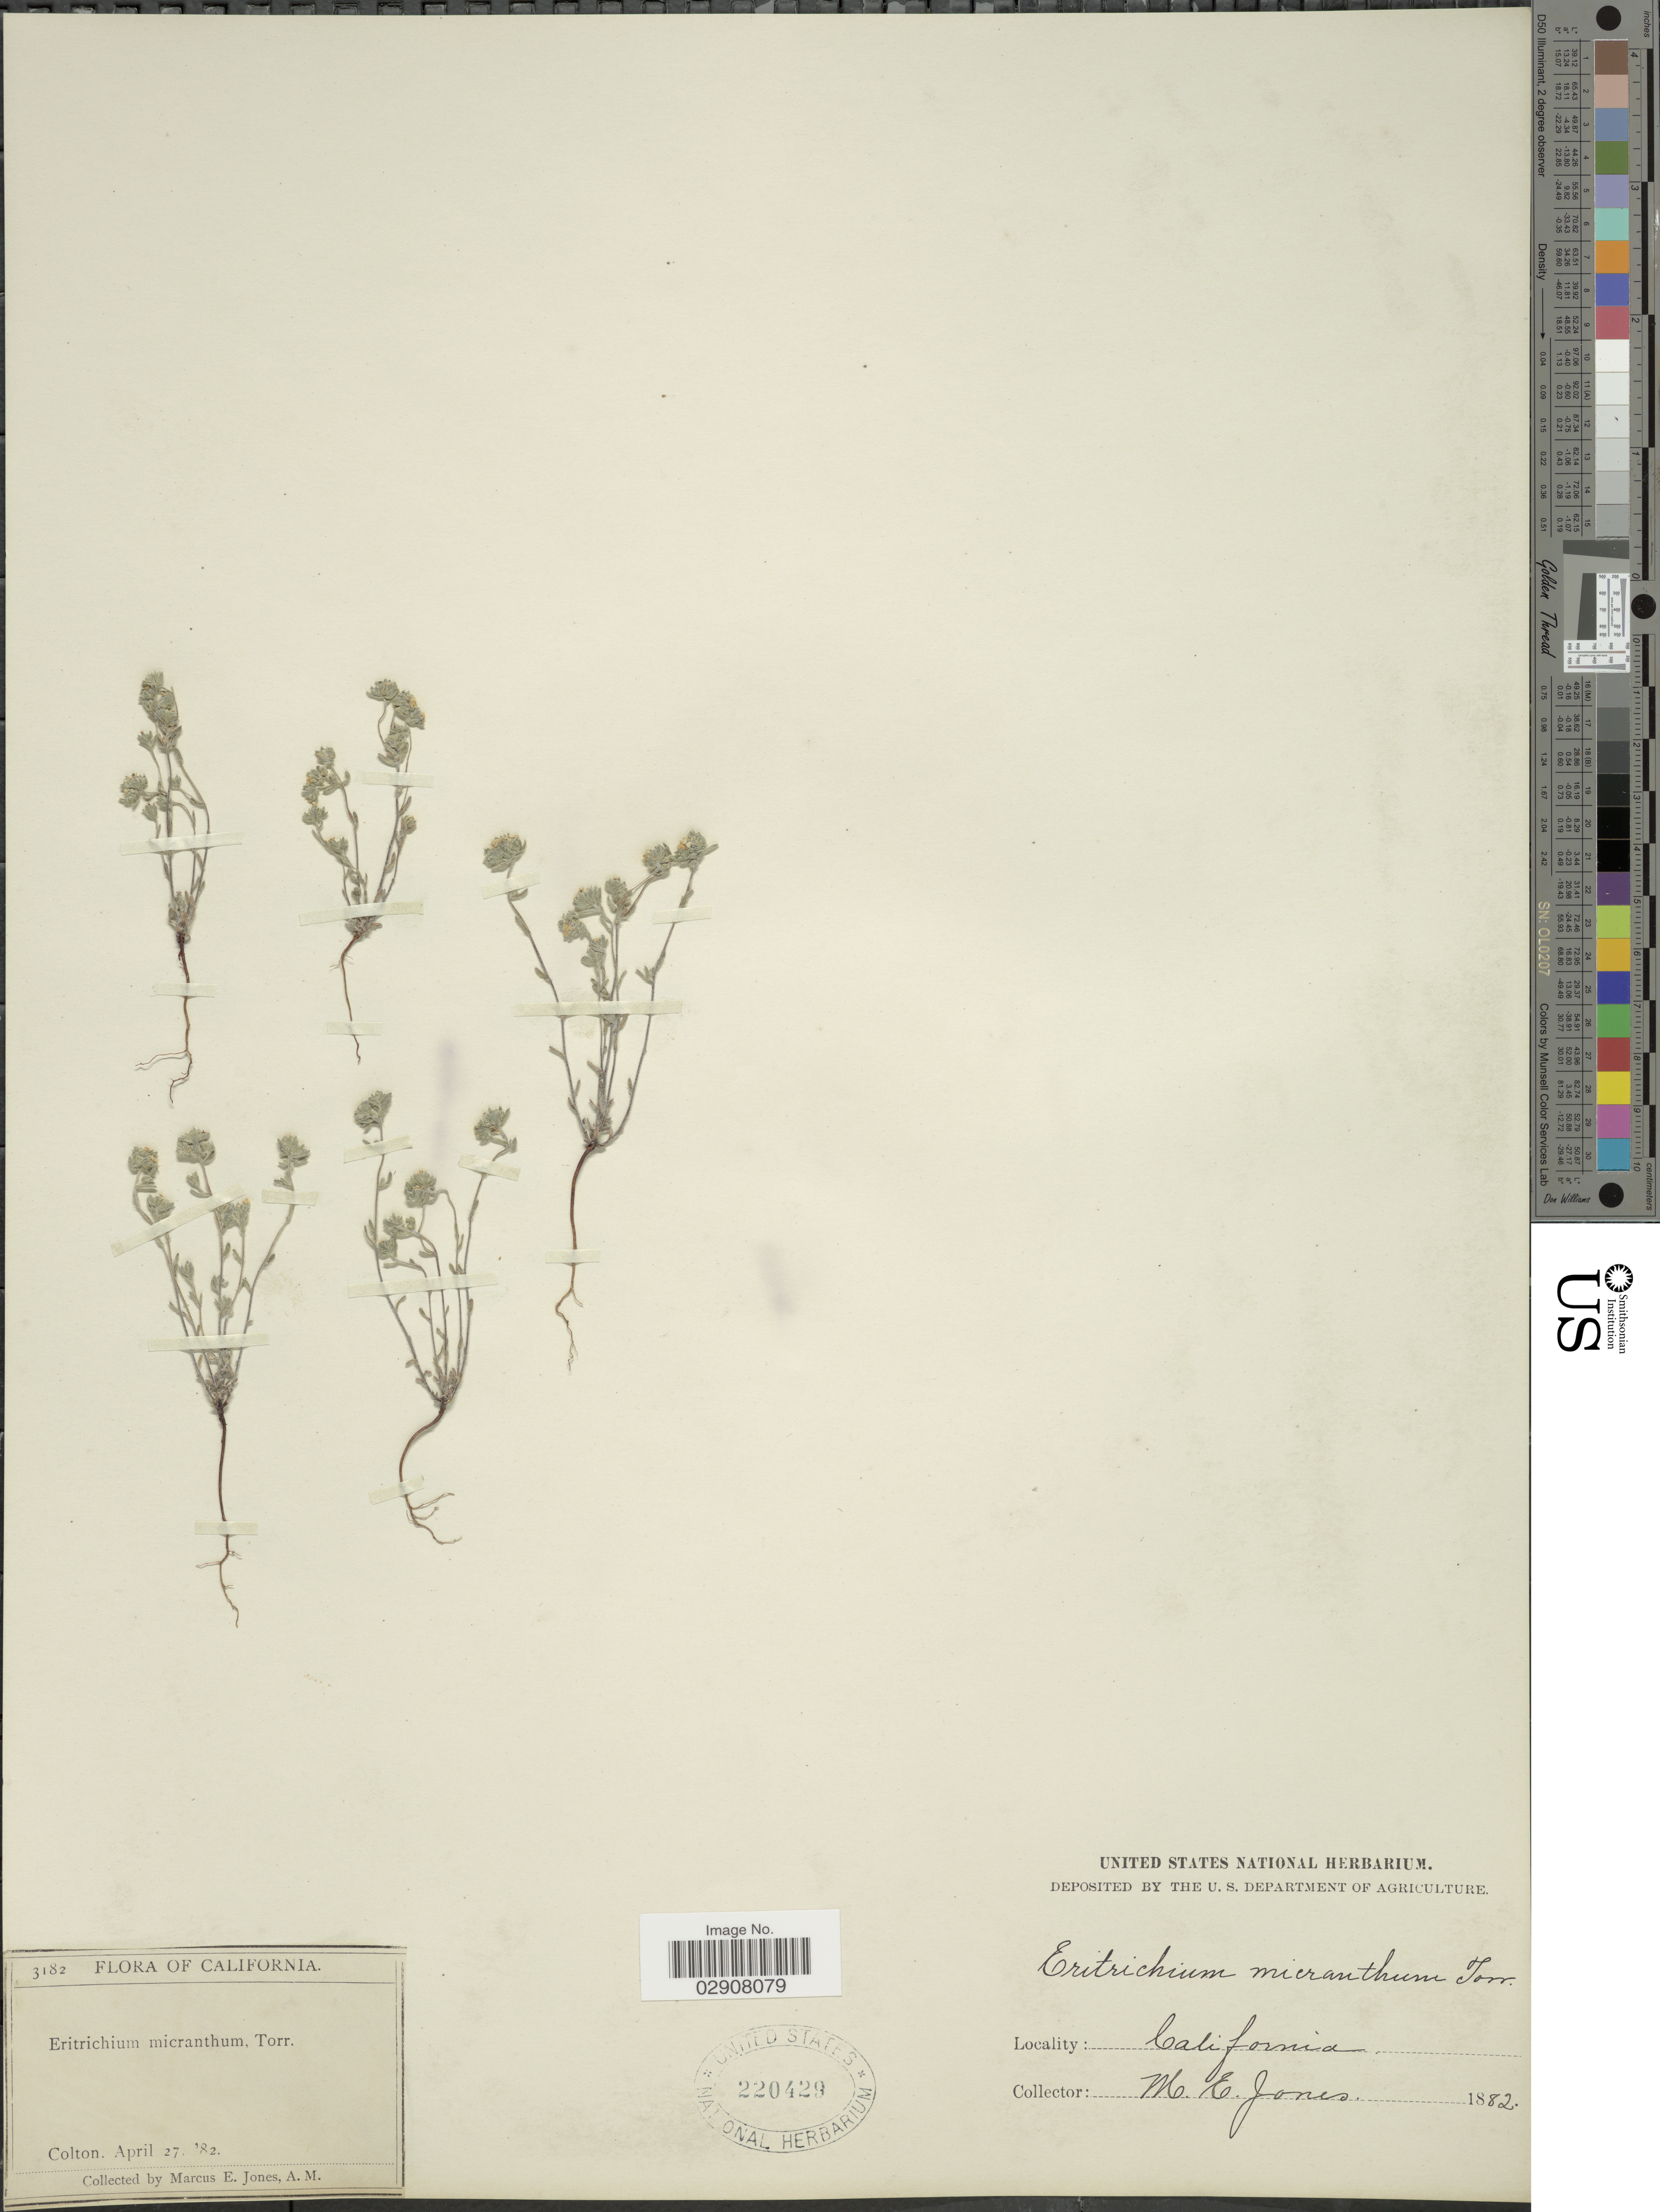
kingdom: Plantae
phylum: Tracheophyta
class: Magnoliopsida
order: Boraginales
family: Boraginaceae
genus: Cryptantha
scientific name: Cryptantha micrantha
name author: (Torr.) I.M. Johnst.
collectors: M. E. Jones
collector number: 3182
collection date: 1882-04-27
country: United States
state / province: California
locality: Colton.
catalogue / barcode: US 220429